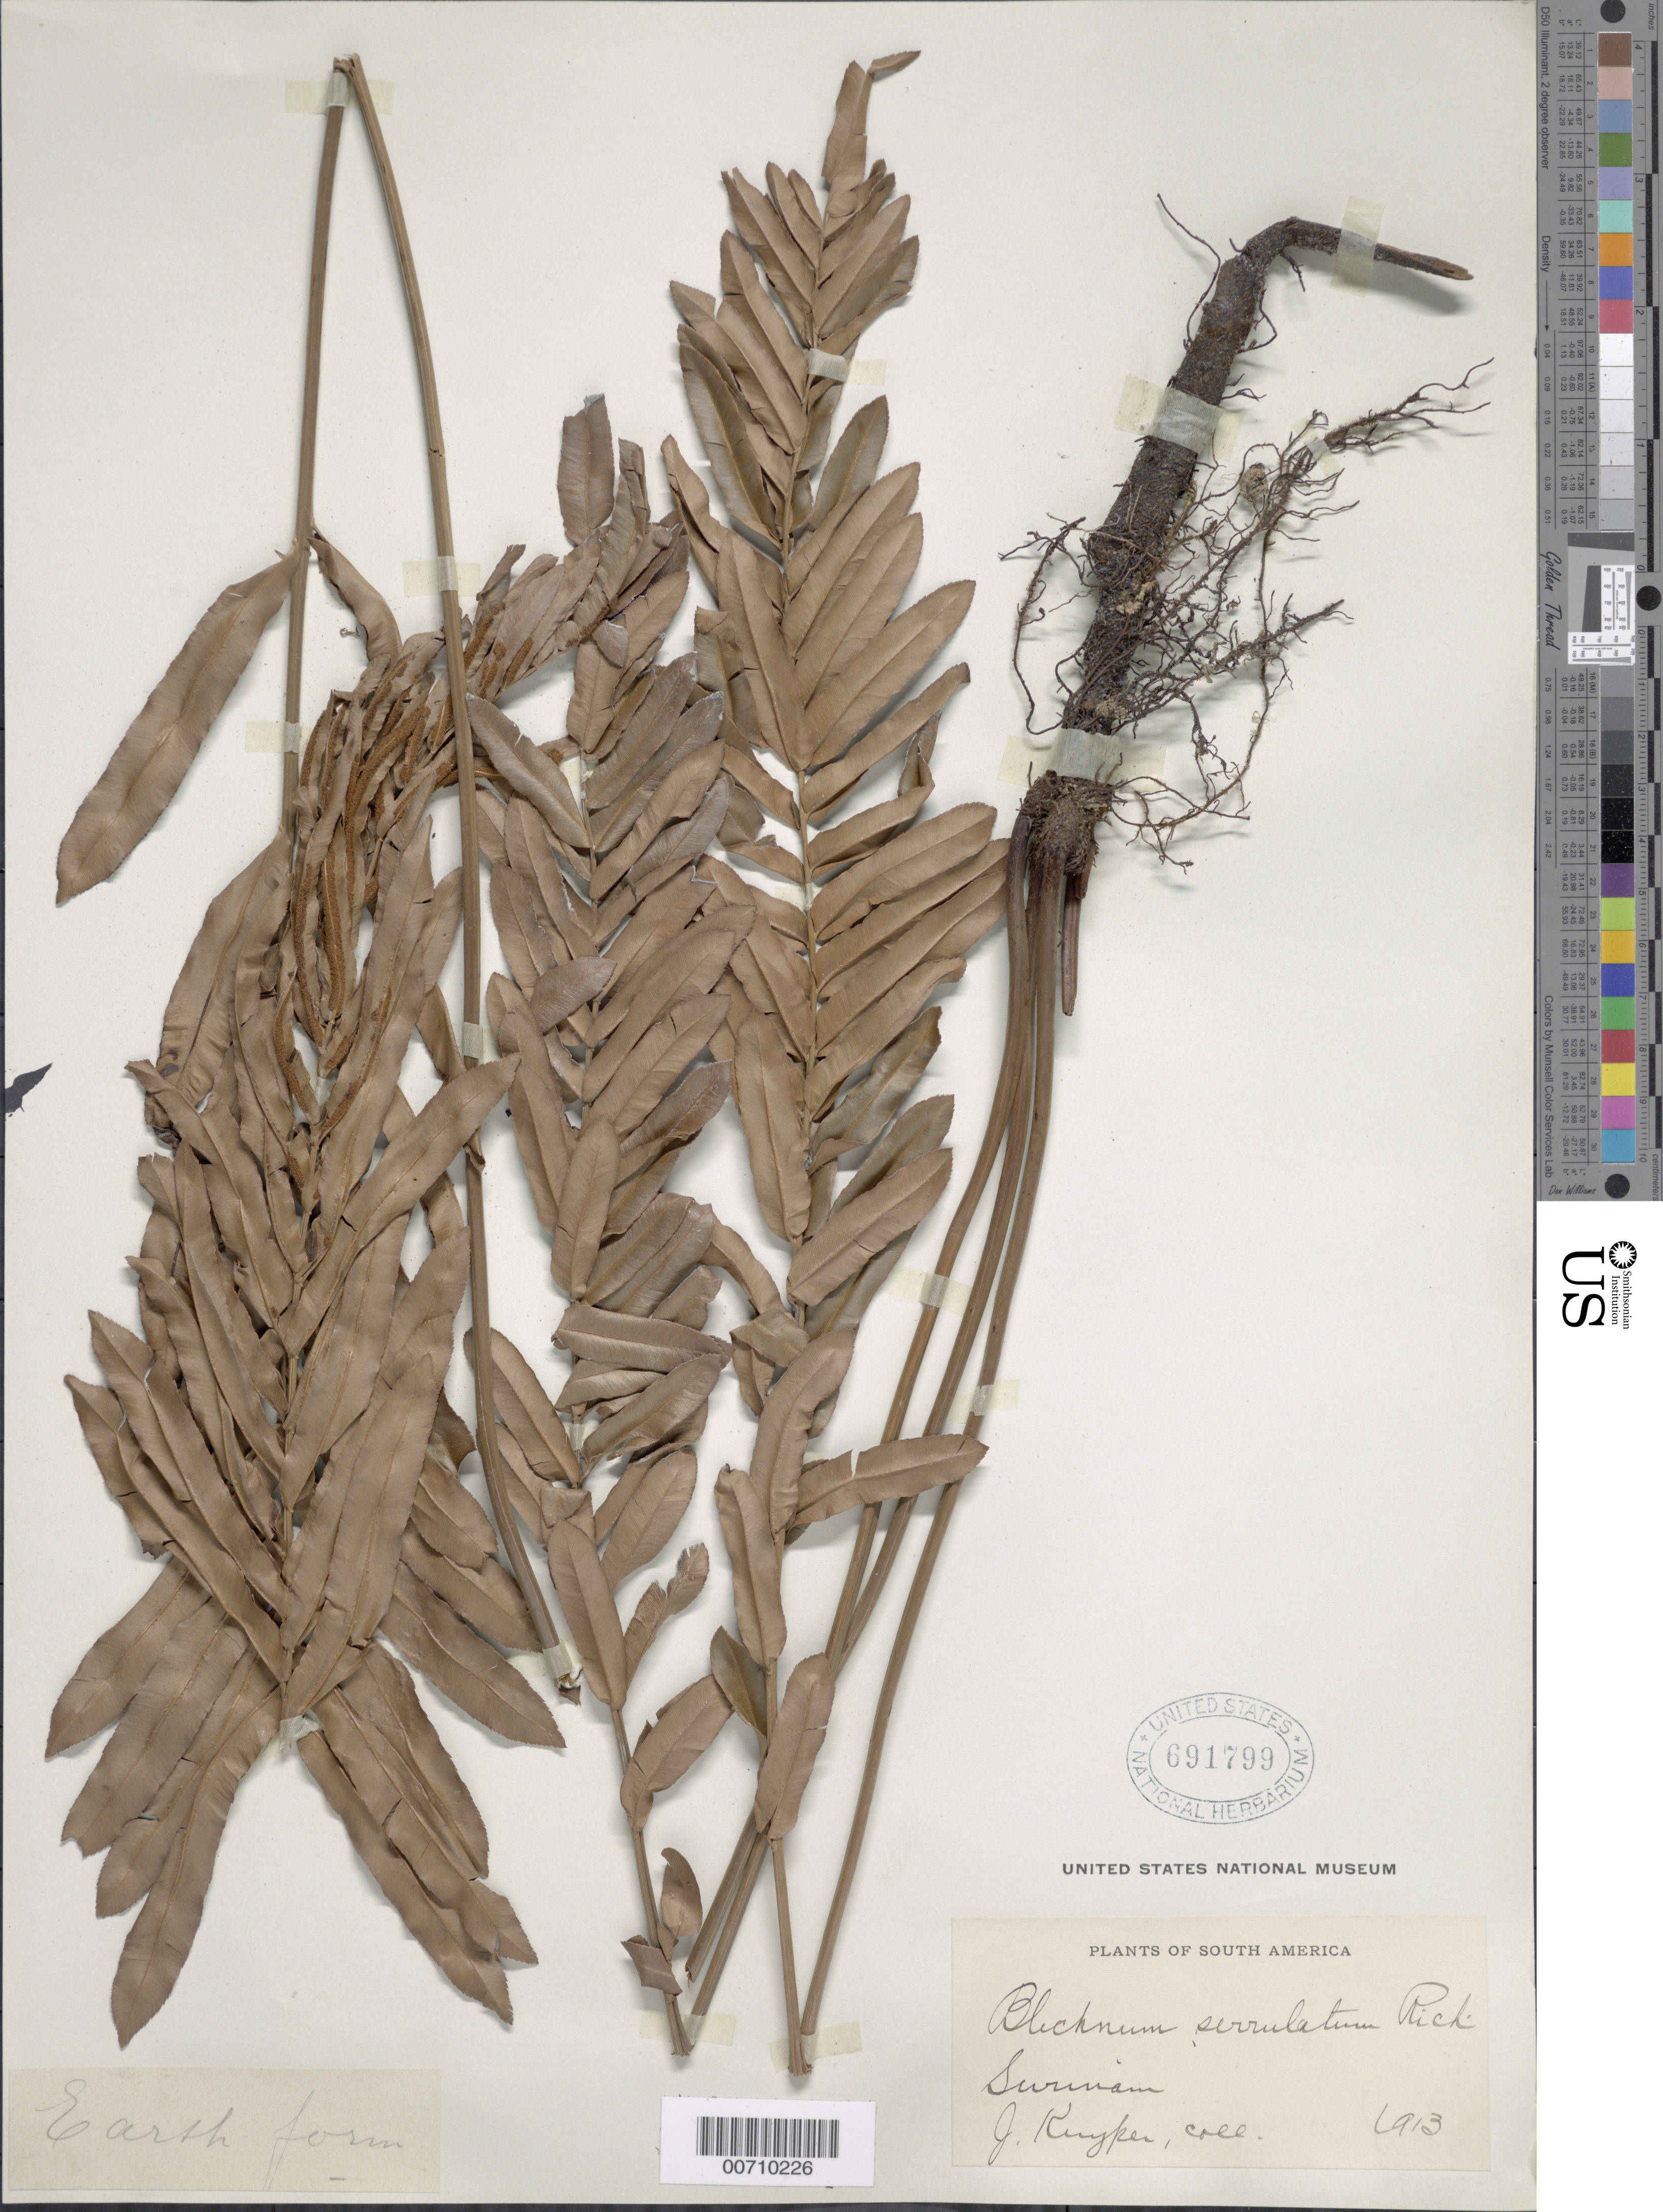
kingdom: Plantae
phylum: Tracheophyta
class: Polypodiopsida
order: Polypodiales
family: Blechnaceae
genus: Telmatoblechnum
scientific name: Telmatoblechnum serrulatum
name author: (Rich.) Perrie et al.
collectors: J. Kuyper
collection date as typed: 1913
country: Suriname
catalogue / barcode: US 691799